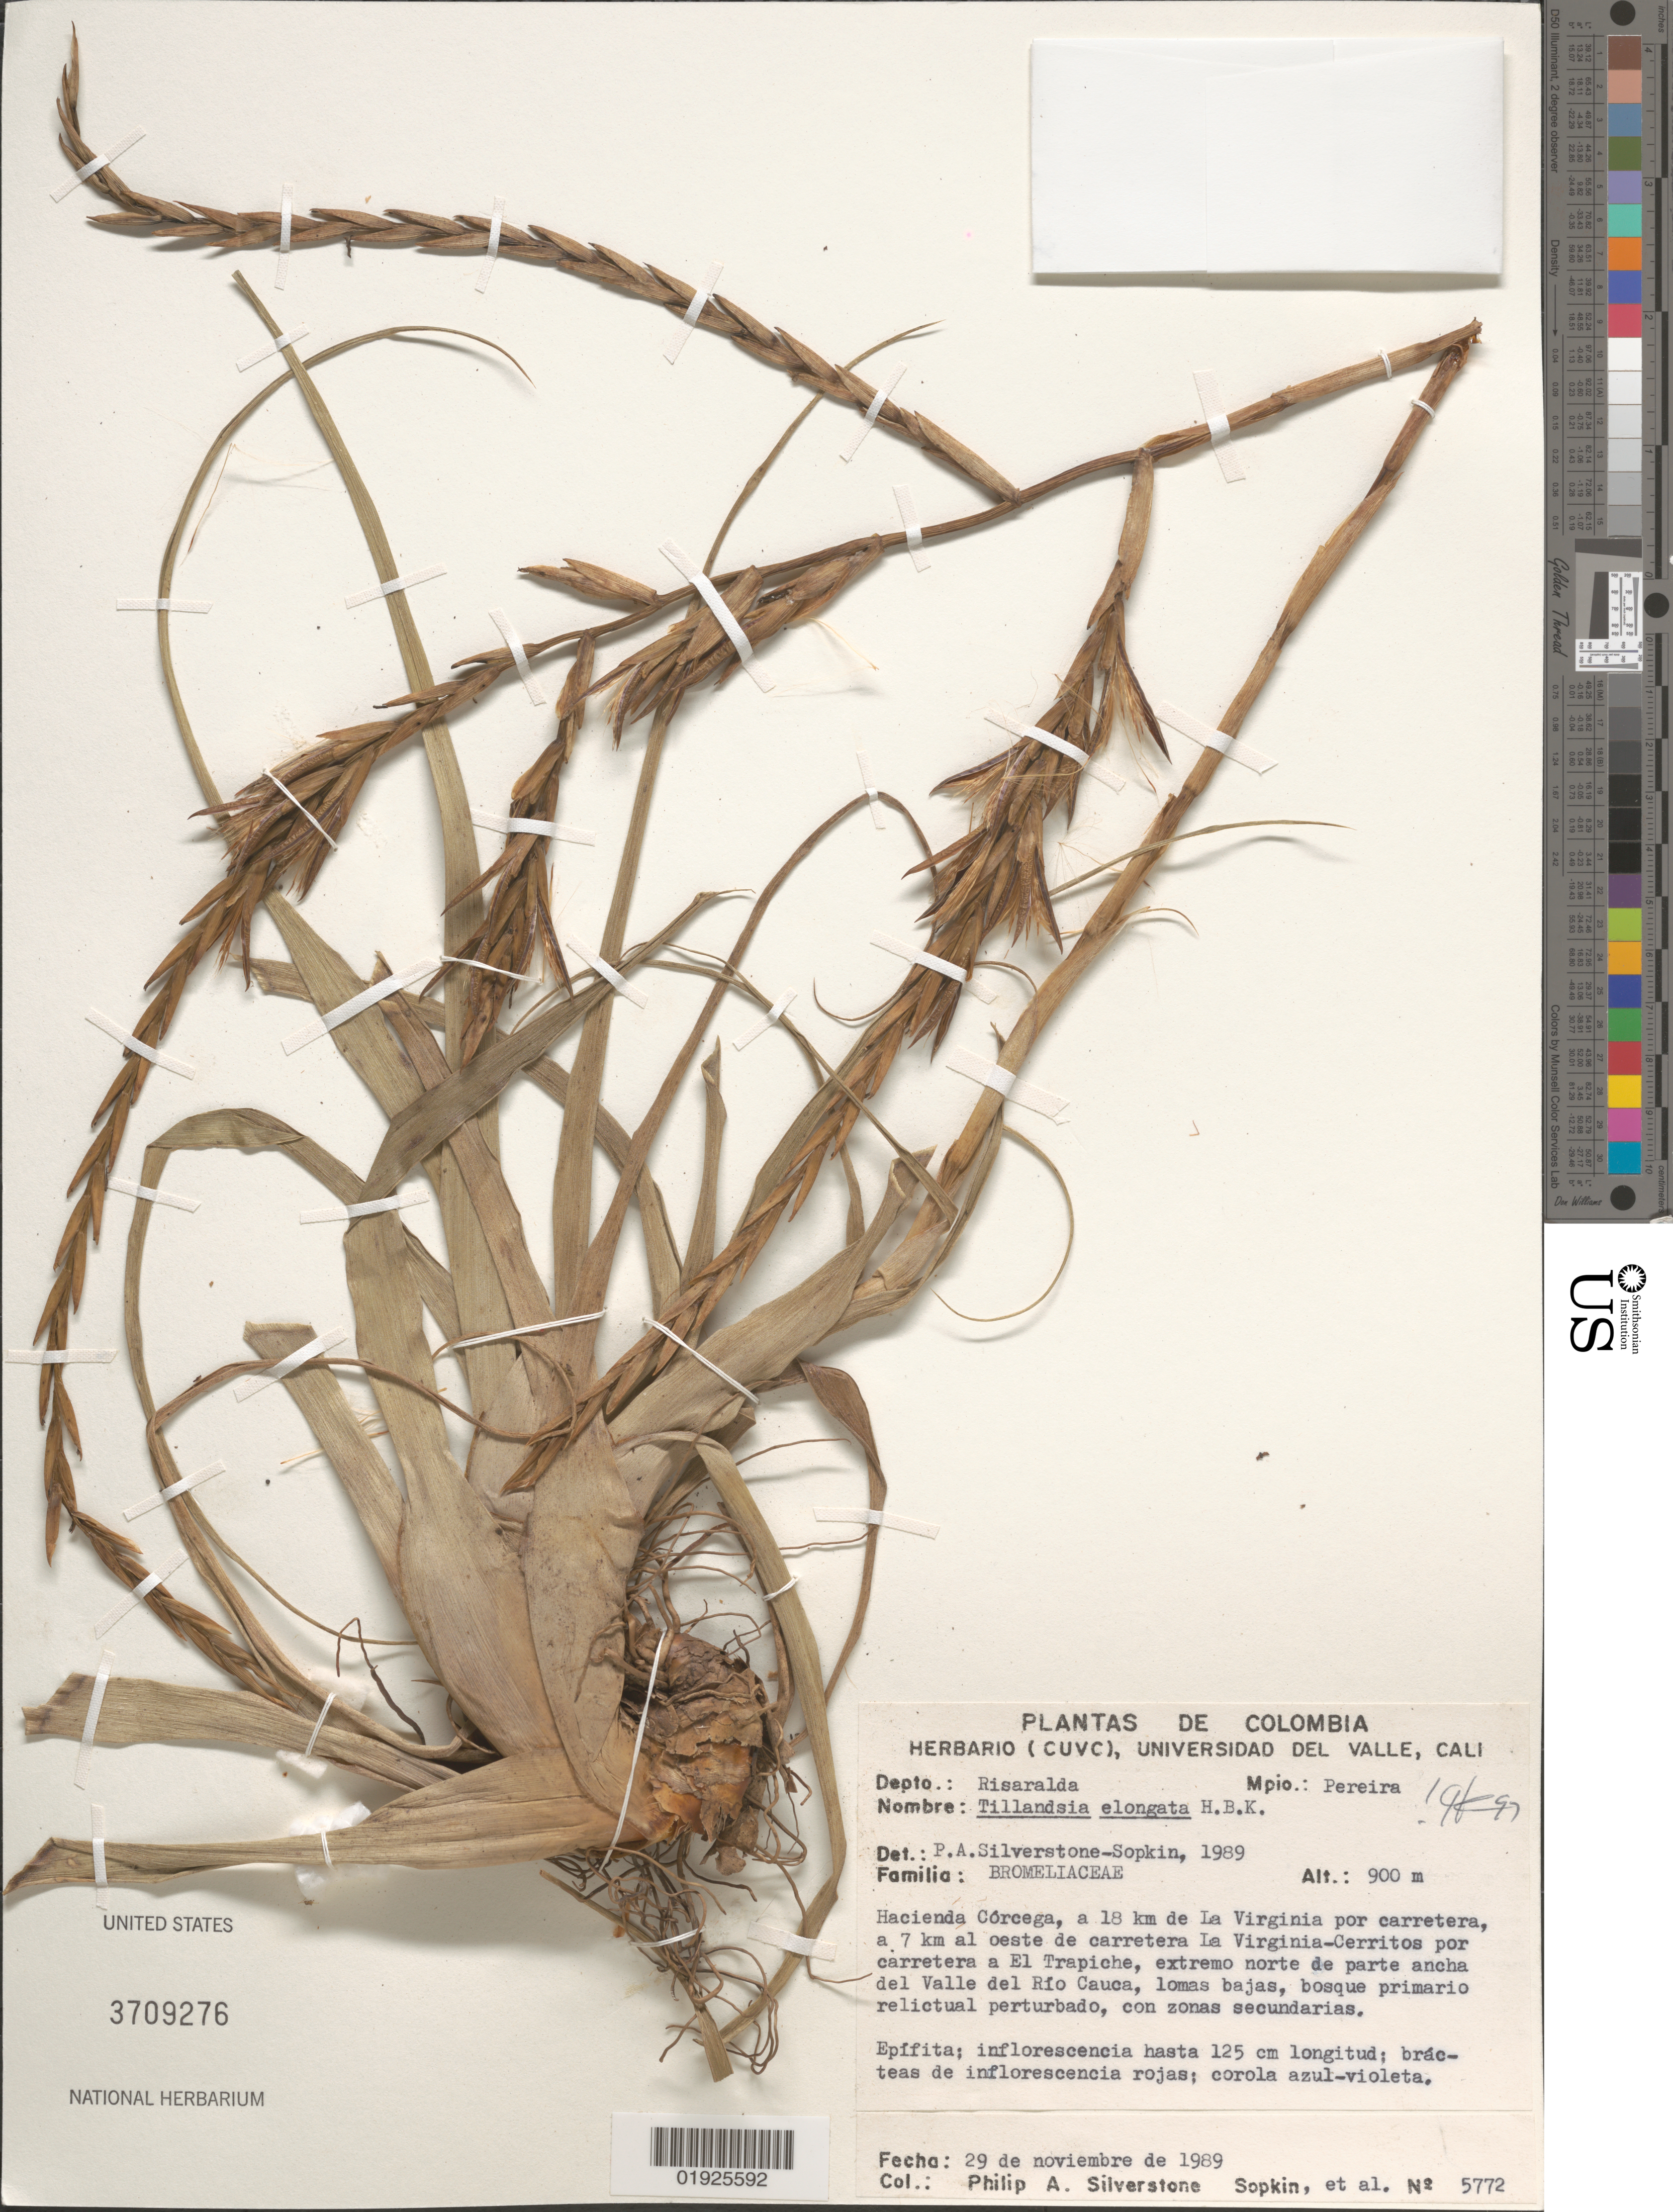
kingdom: Plantae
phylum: Tracheophyta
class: Liliopsida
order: Poales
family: Bromeliaceae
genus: Tillandsia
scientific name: Tillandsia elongata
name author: Kunth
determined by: Silverstone-Sopkin, P. A.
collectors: P. A. Silverstone-Sopkin et al.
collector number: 5772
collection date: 1989-11-29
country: Colombia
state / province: Risaralda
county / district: Pereira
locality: Hacienda Corcega, a 18 km de La Virginia por carretera, a 7 km al oeste de carretera La Virginia-Cerritos por carretera a El Trapiche, extremo norte de parte ancha del Valle del Rio Cauca.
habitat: Lomas bajas, bosque primario relictual perturbado, con zonas secundaros.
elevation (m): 900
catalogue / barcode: US 3709276